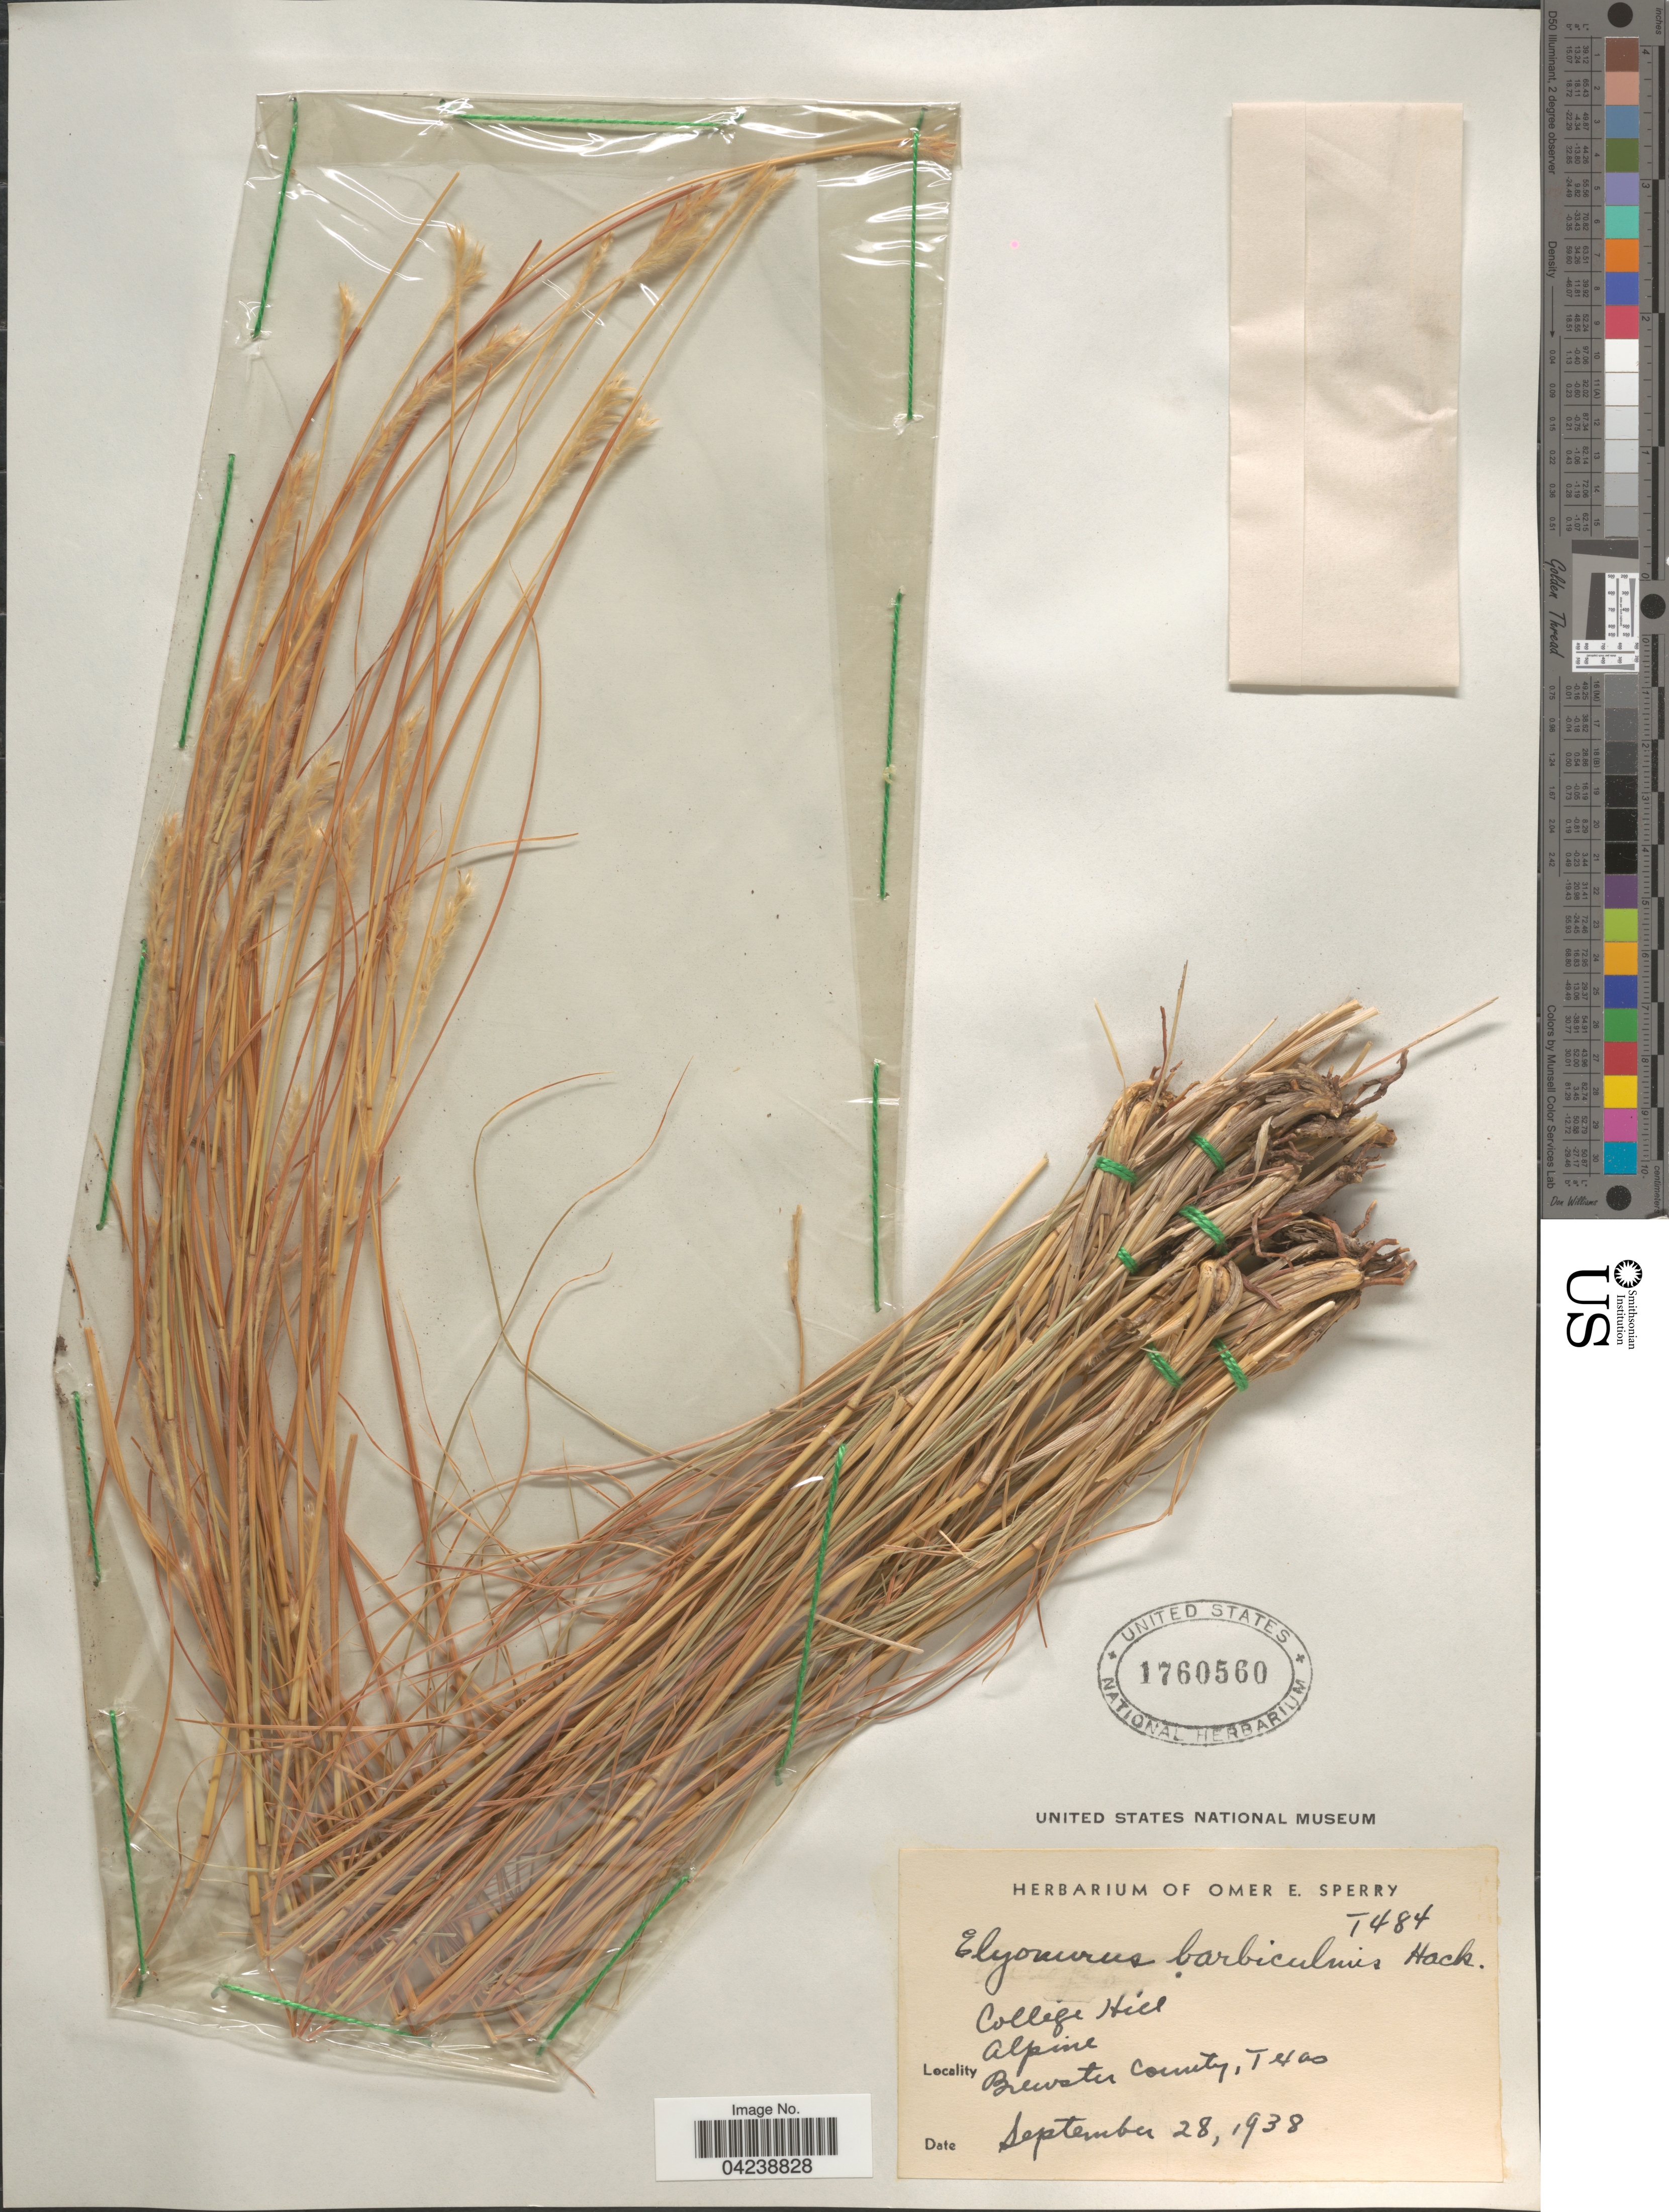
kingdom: Plantae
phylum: Tracheophyta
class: Liliopsida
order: Poales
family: Poaceae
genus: Elionurus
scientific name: Elionurus barbiculmis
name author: Hack. in A. DC.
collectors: ex. herb. Omer E. Sperry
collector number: T484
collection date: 1938-09-28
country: United States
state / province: Texas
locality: Brewster County.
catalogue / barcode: US 1760560